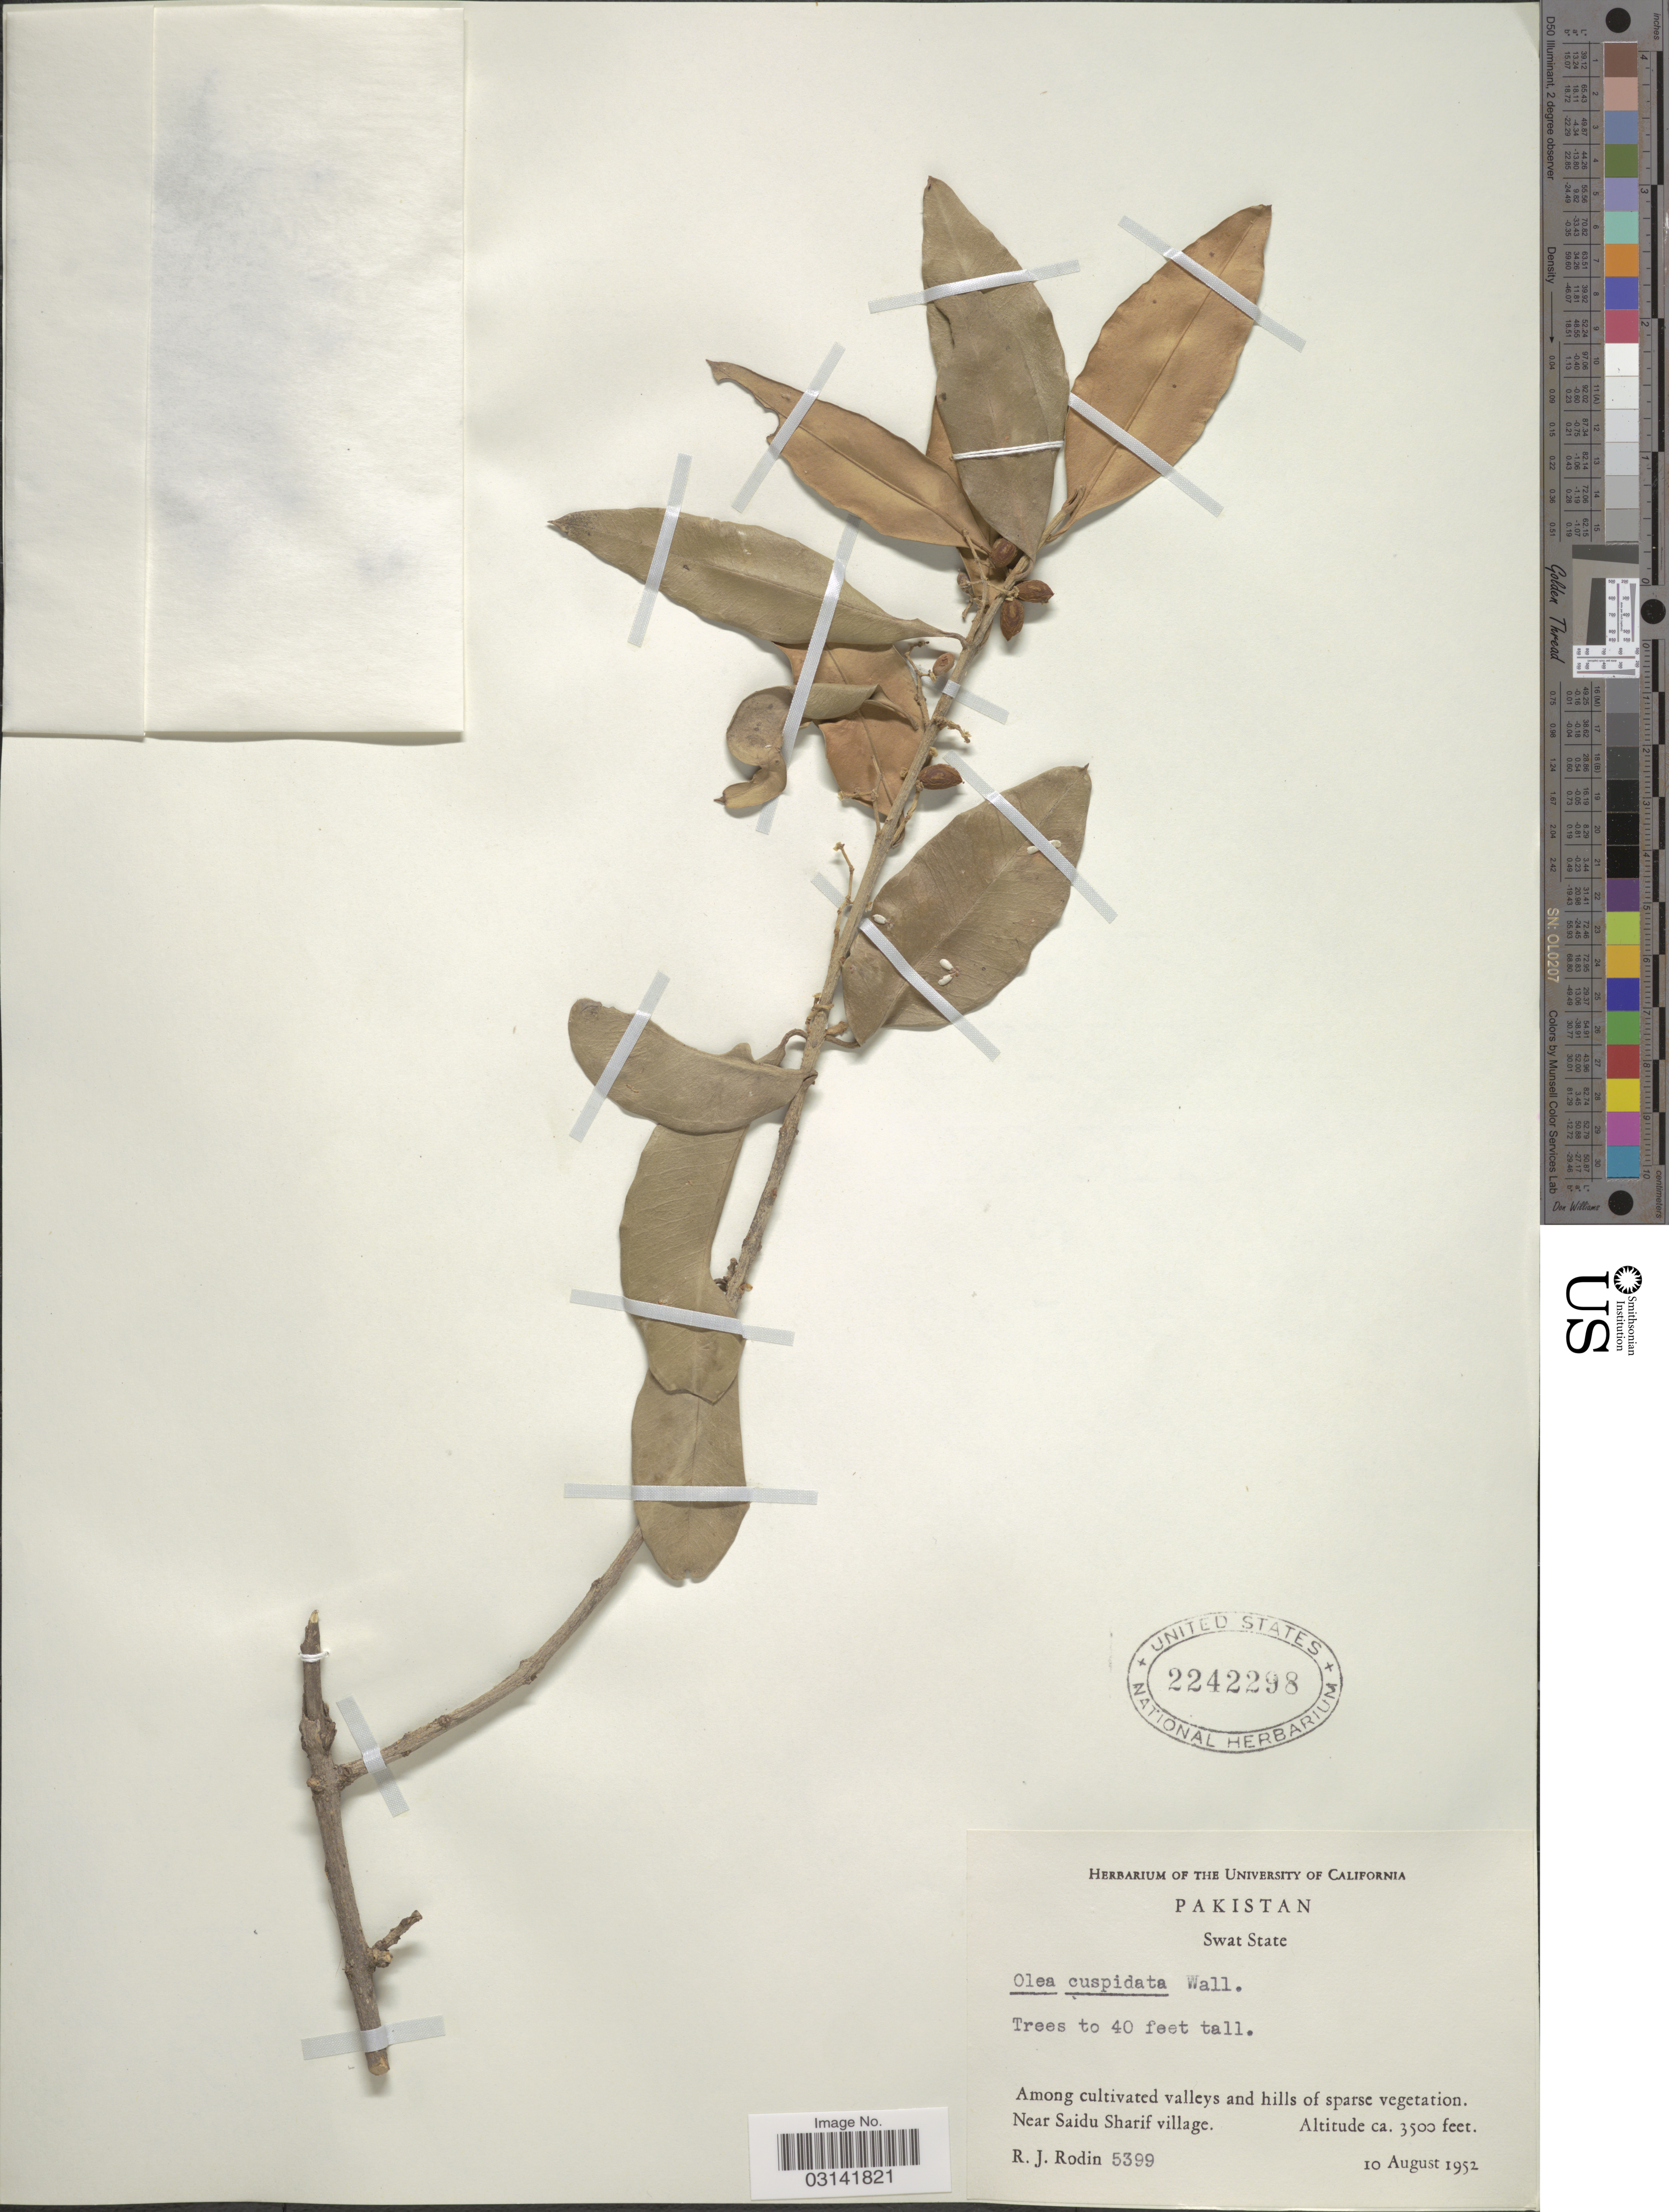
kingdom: Plantae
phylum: Tracheophyta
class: Magnoliopsida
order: Lamiales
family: Oleaceae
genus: Olea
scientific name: Olea europaea subsp. cuspidata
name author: (Wall. & G. Don) Cif.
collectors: R. J. Rodin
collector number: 5399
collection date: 1952-08-10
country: Pakistan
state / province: Khyber Pakhtunkhwa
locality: Swat State, Among cultivated valleys and hills of sparse vegetation. Near Saidu Sharif village.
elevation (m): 1067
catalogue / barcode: US 2242298